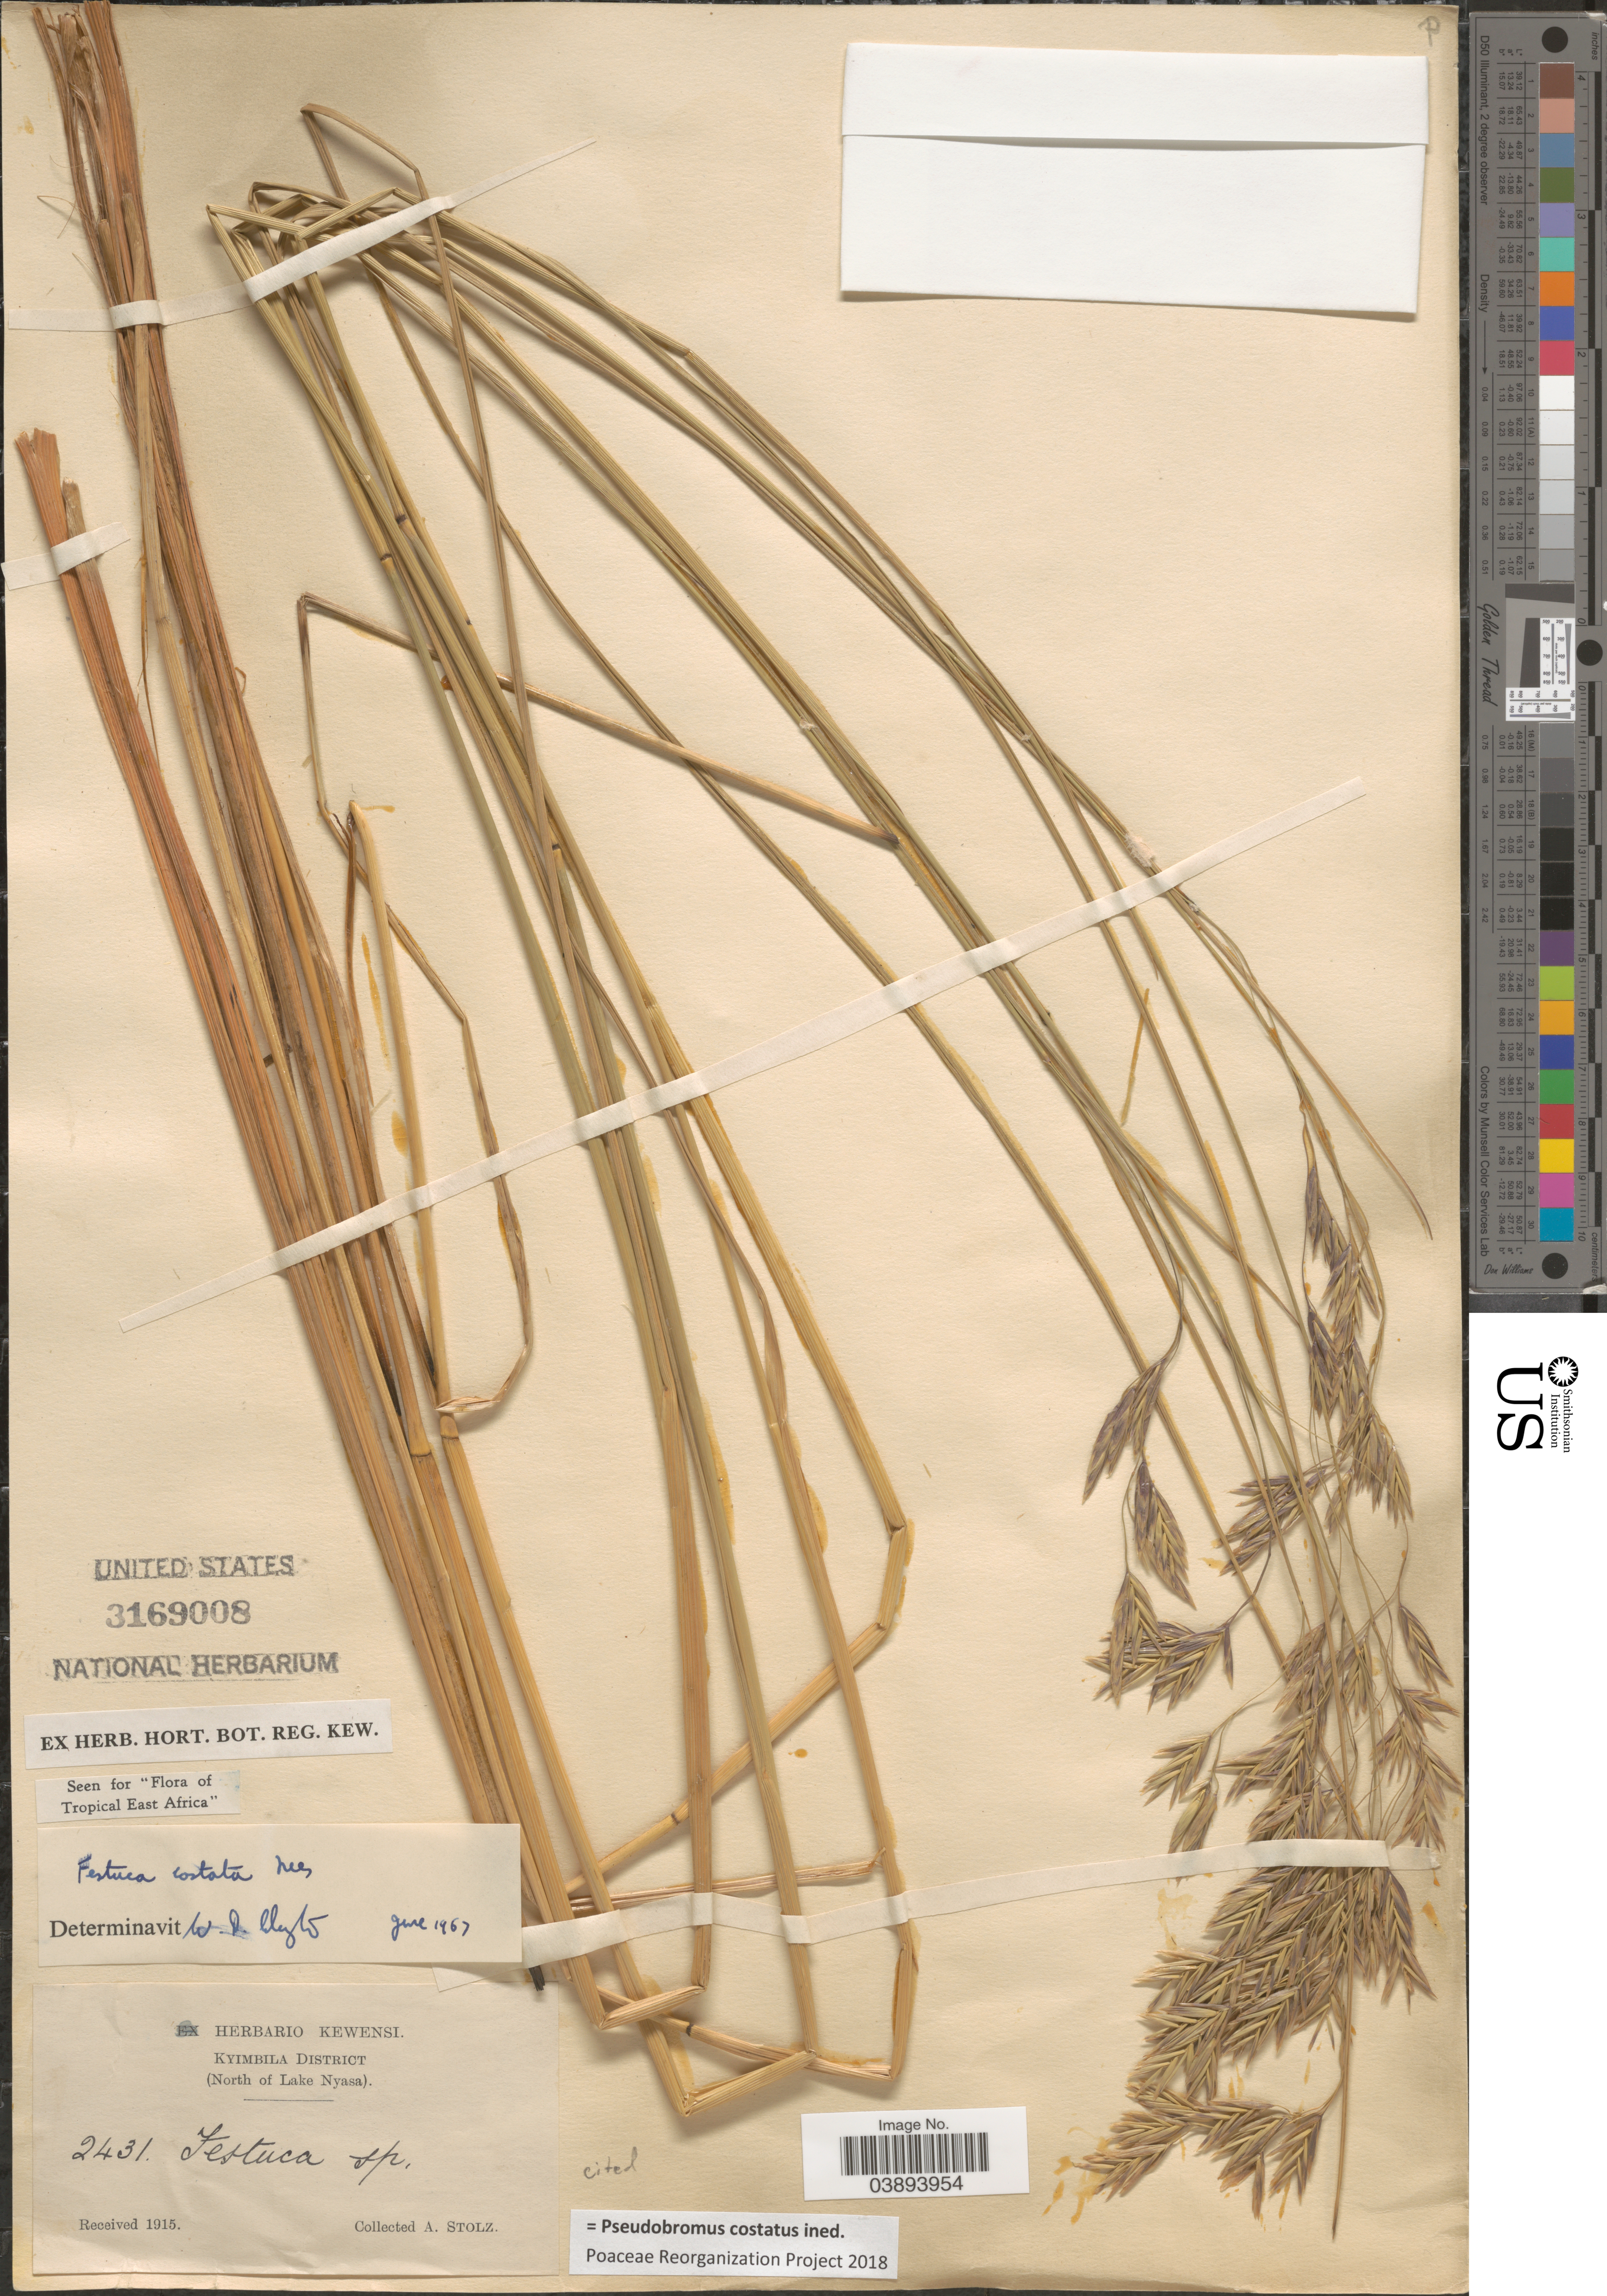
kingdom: Plantae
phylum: Tracheophyta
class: Liliopsida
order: Poales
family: Poaceae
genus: Pseudobromus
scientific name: Pseudobromus costatus ined.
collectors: A. Stolz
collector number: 2431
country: Tanzania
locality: Kyimbila District. (North of Lake Nyasa).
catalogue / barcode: US 3169008